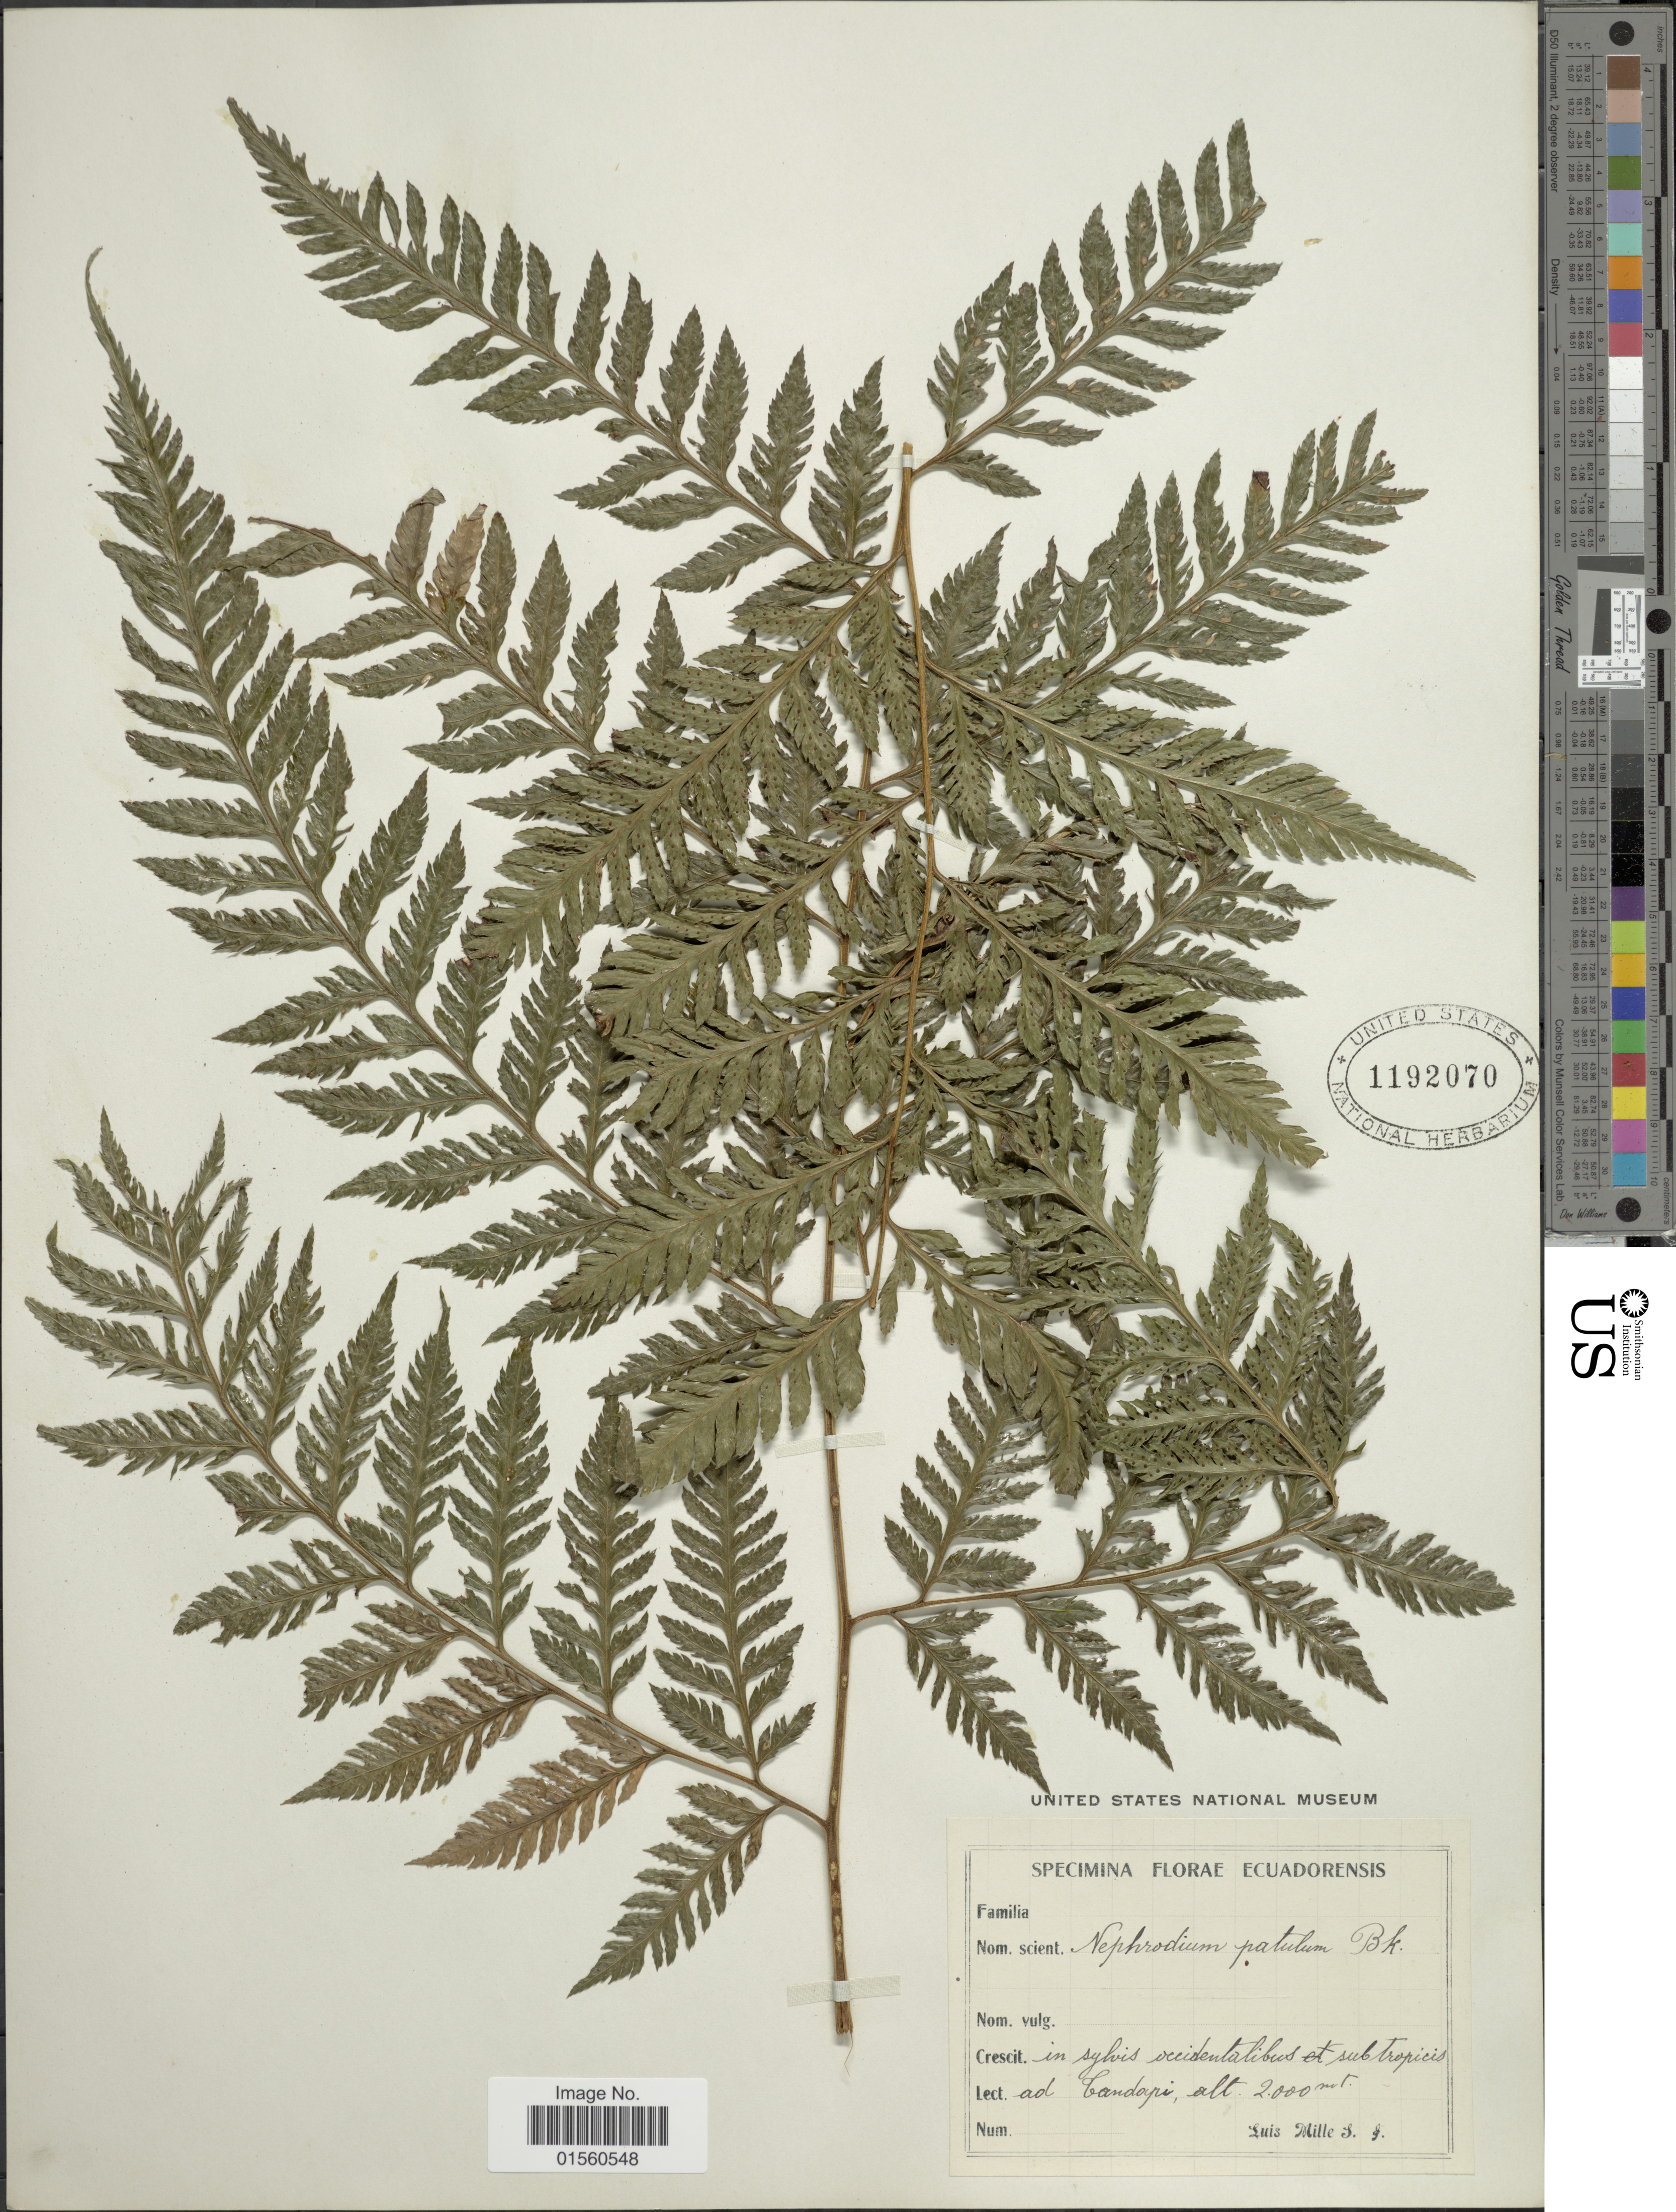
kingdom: Plantae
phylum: Tracheophyta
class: Polypodiopsida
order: Polypodiales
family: Dryopteridaceae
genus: Parapolystichum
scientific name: Parapolystichum effusum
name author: (Sw.) Ching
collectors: L. Mille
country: Ecuador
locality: In Sylvis occidentalibus et subtropicos ad Gandopi.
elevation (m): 2000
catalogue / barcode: US 1192070